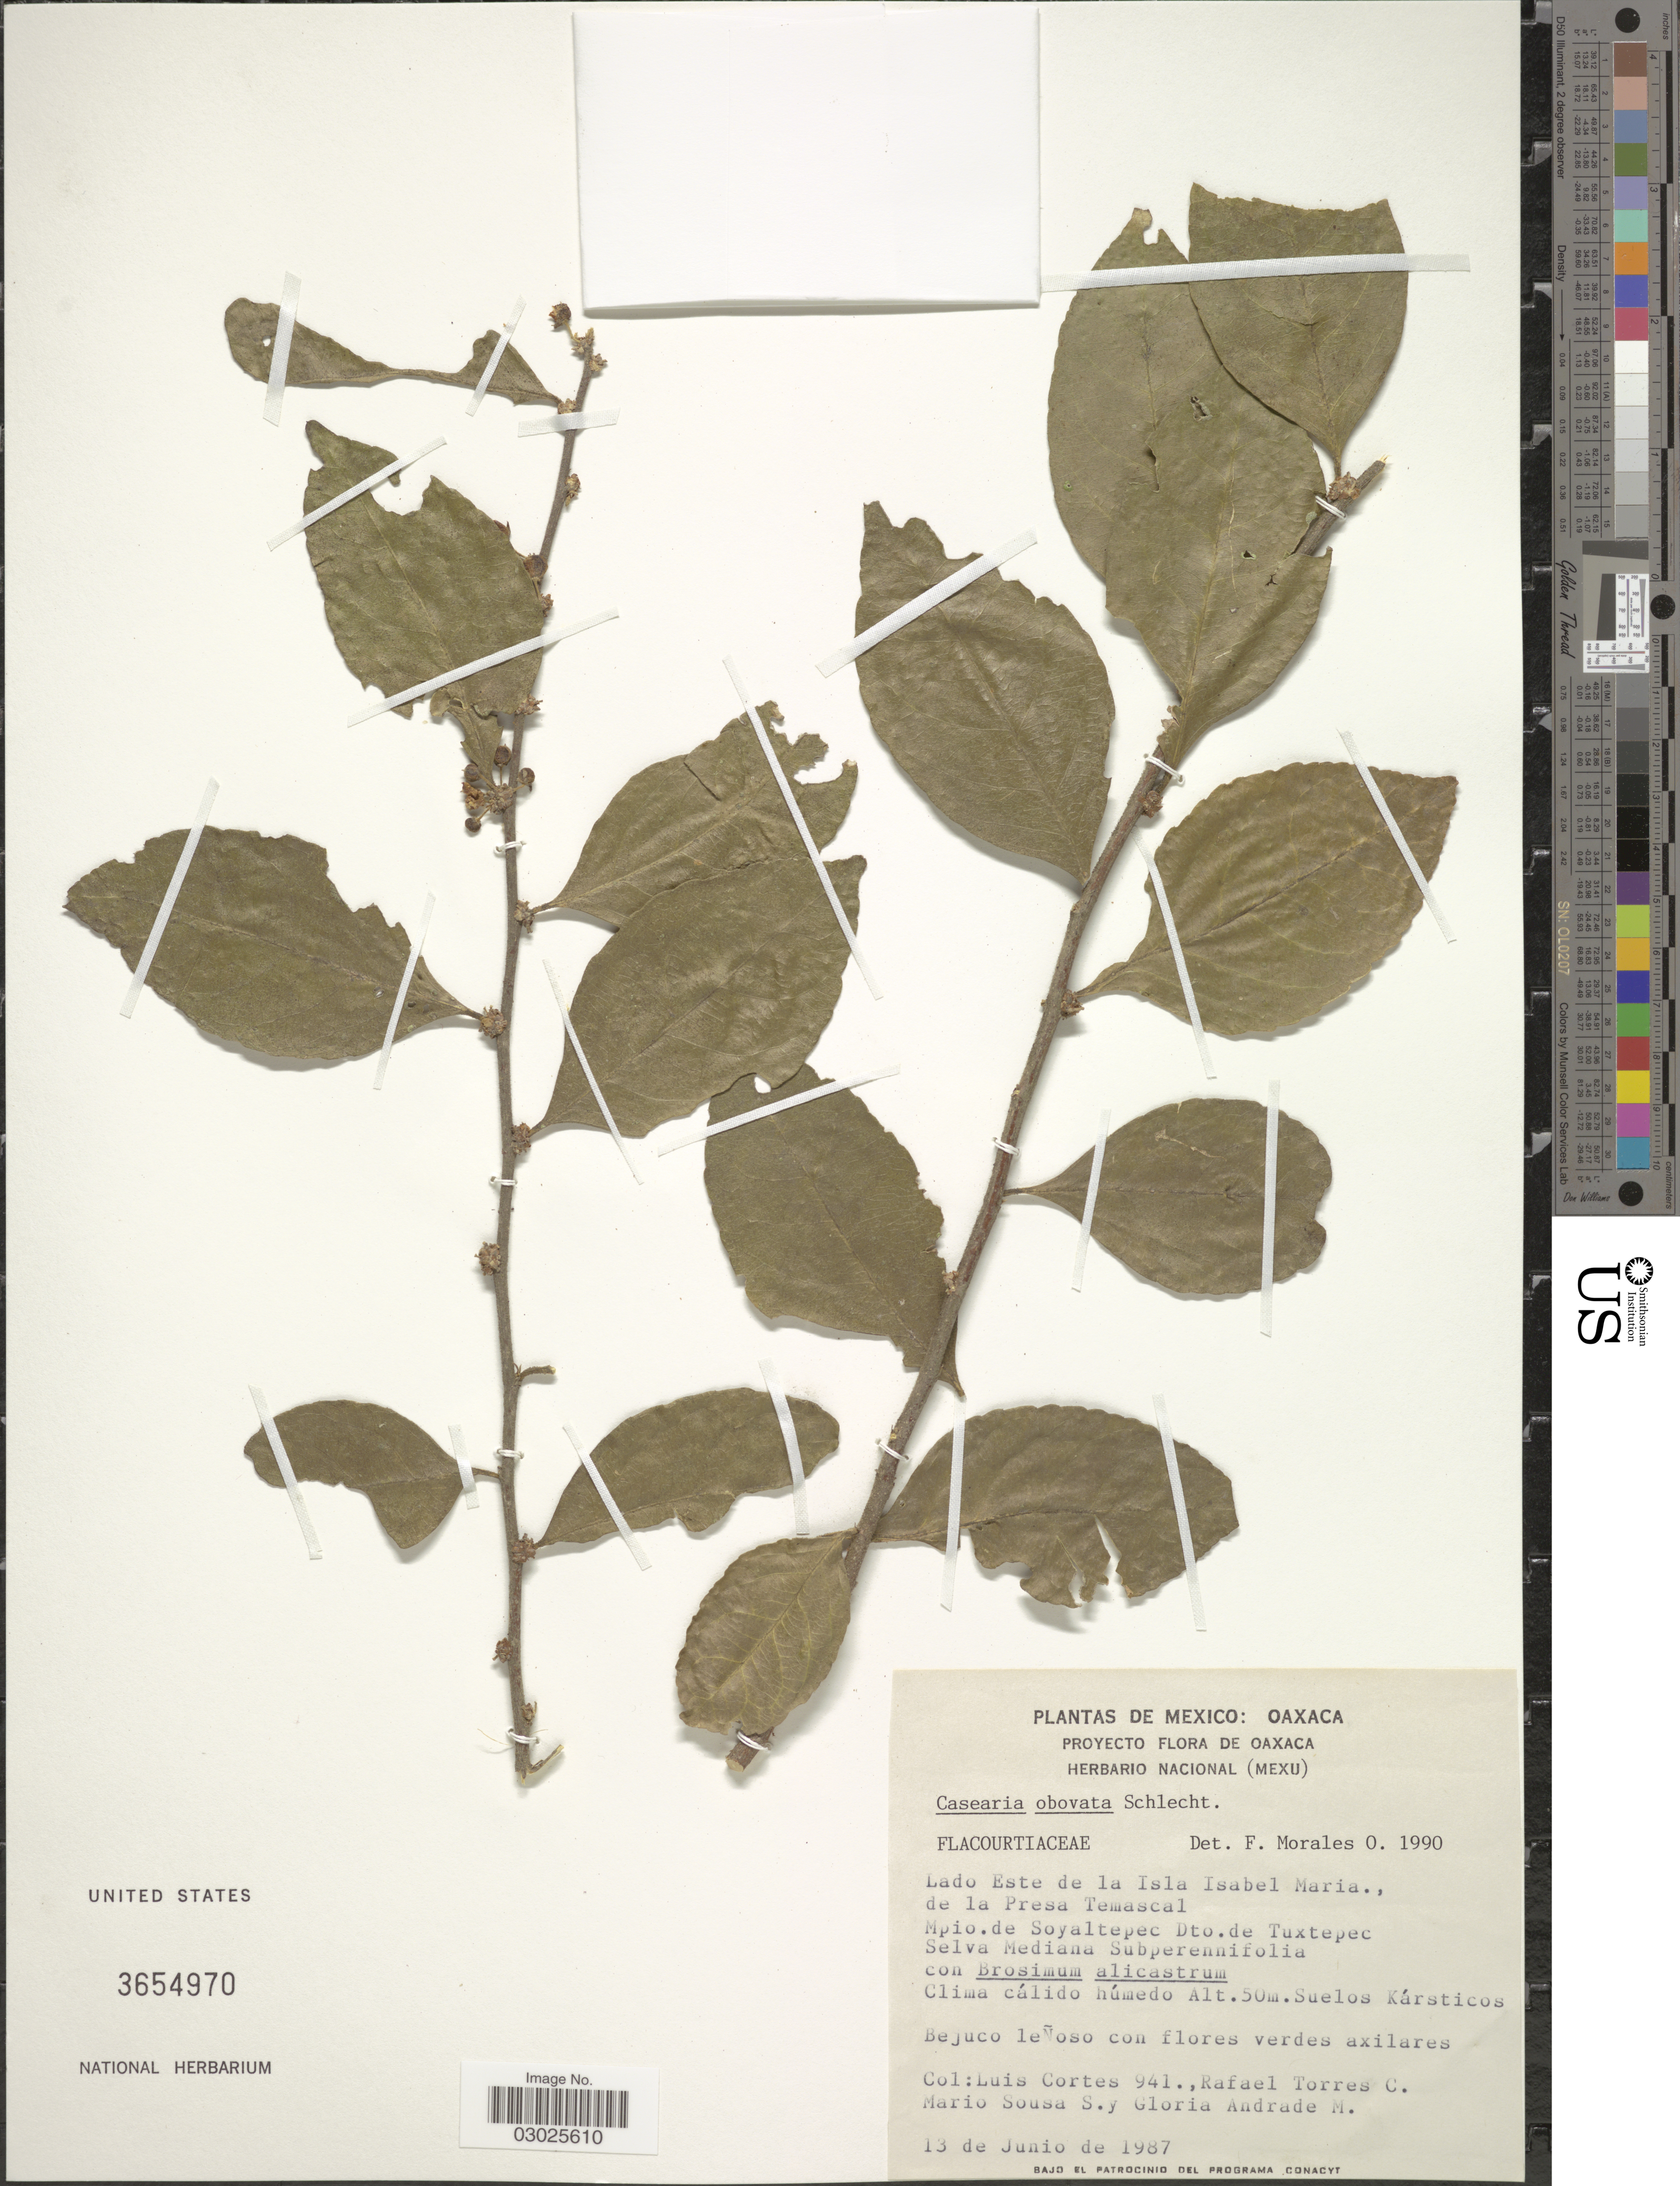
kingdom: Plantae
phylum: Tracheophyta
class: Magnoliopsida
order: Malpighiales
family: Salicaceae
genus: Casearia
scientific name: Casearia obovata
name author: Schltdl.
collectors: L. Cortes, R. Torres C., M. Sousa S. & G. Andrade M.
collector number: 941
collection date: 1987-06-13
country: Mexico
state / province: Oaxaca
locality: Lado Este de la Isla Isabel Maria., de la Presa Temascal Mpio. de Soyaltepec Dto. de Tuxtepec.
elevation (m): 50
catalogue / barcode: US 3654970